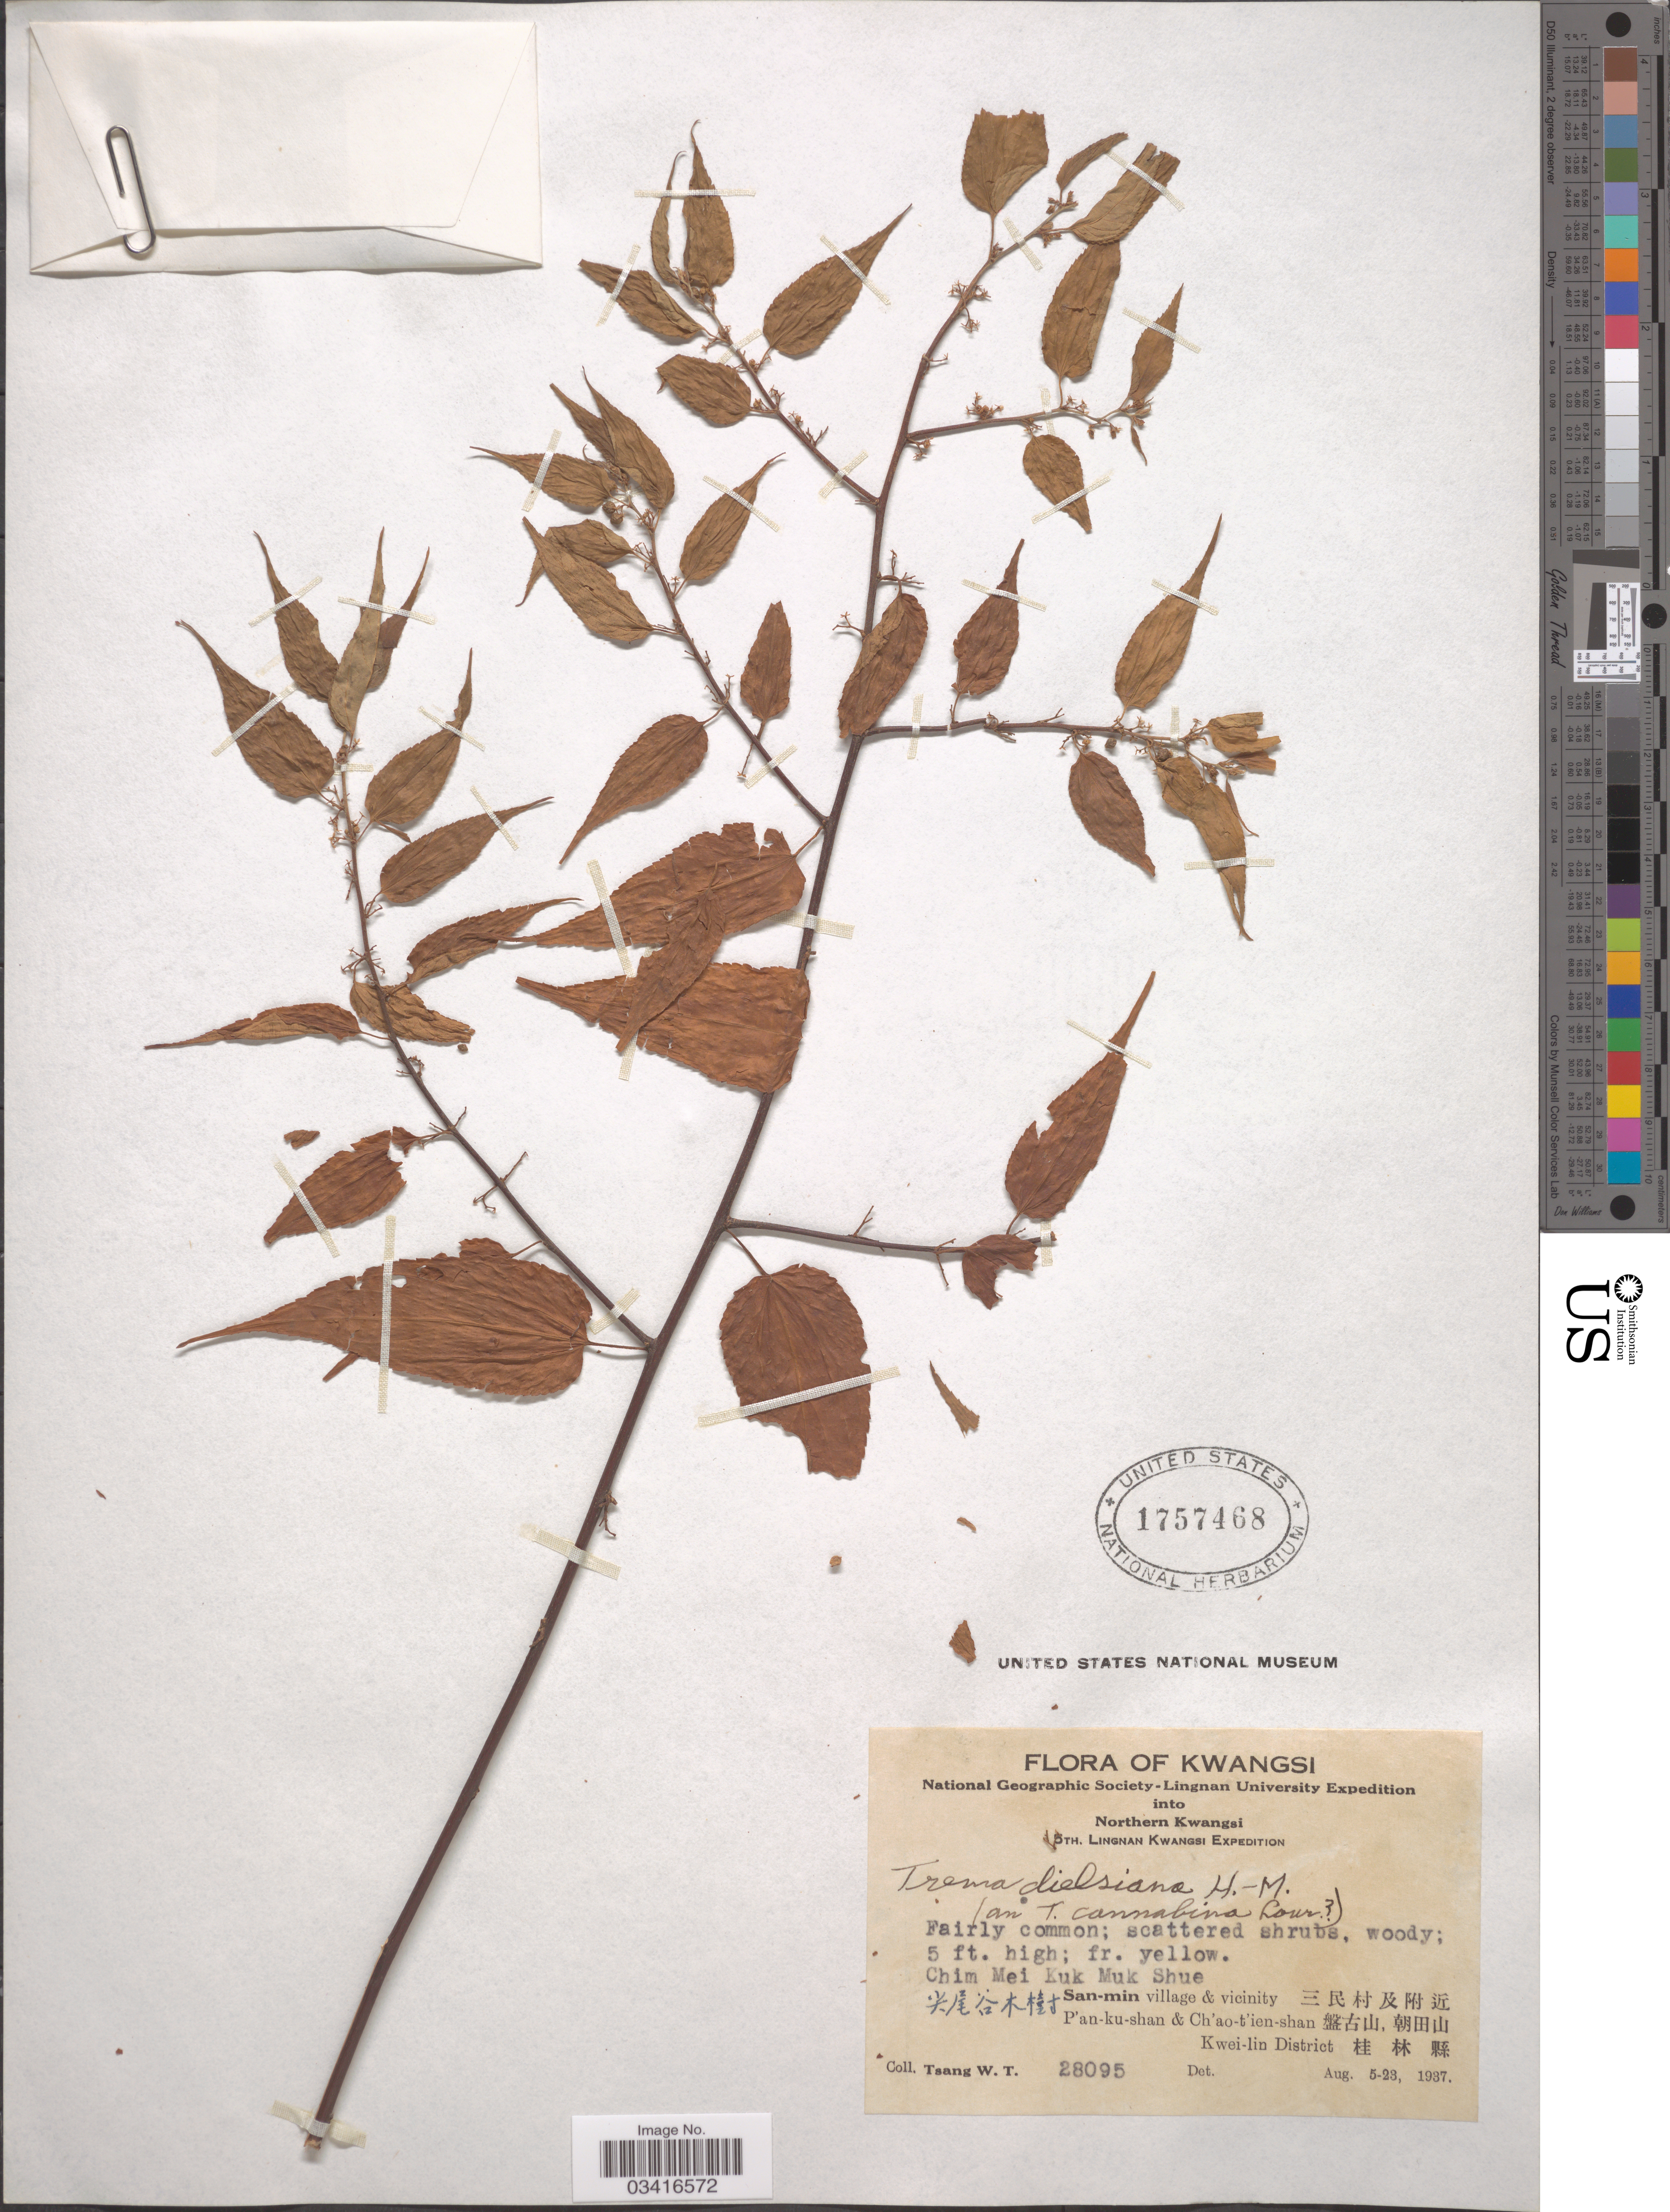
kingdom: Plantae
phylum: Tracheophyta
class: Magnoliopsida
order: Rosales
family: Cannabaceae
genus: Trema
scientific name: Trema dielsianum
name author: Hand.-Mazz.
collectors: W. T. Tsang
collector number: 28095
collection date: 1937-08-05/1937-08-23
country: China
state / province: Guangxi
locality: Kwangsi. Northern Kwangsi. San-min village & vicinity X. P'an-ku-shan & Ch'ao-t'ien-shan X. Kwei-lin District X.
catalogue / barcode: US 1757468